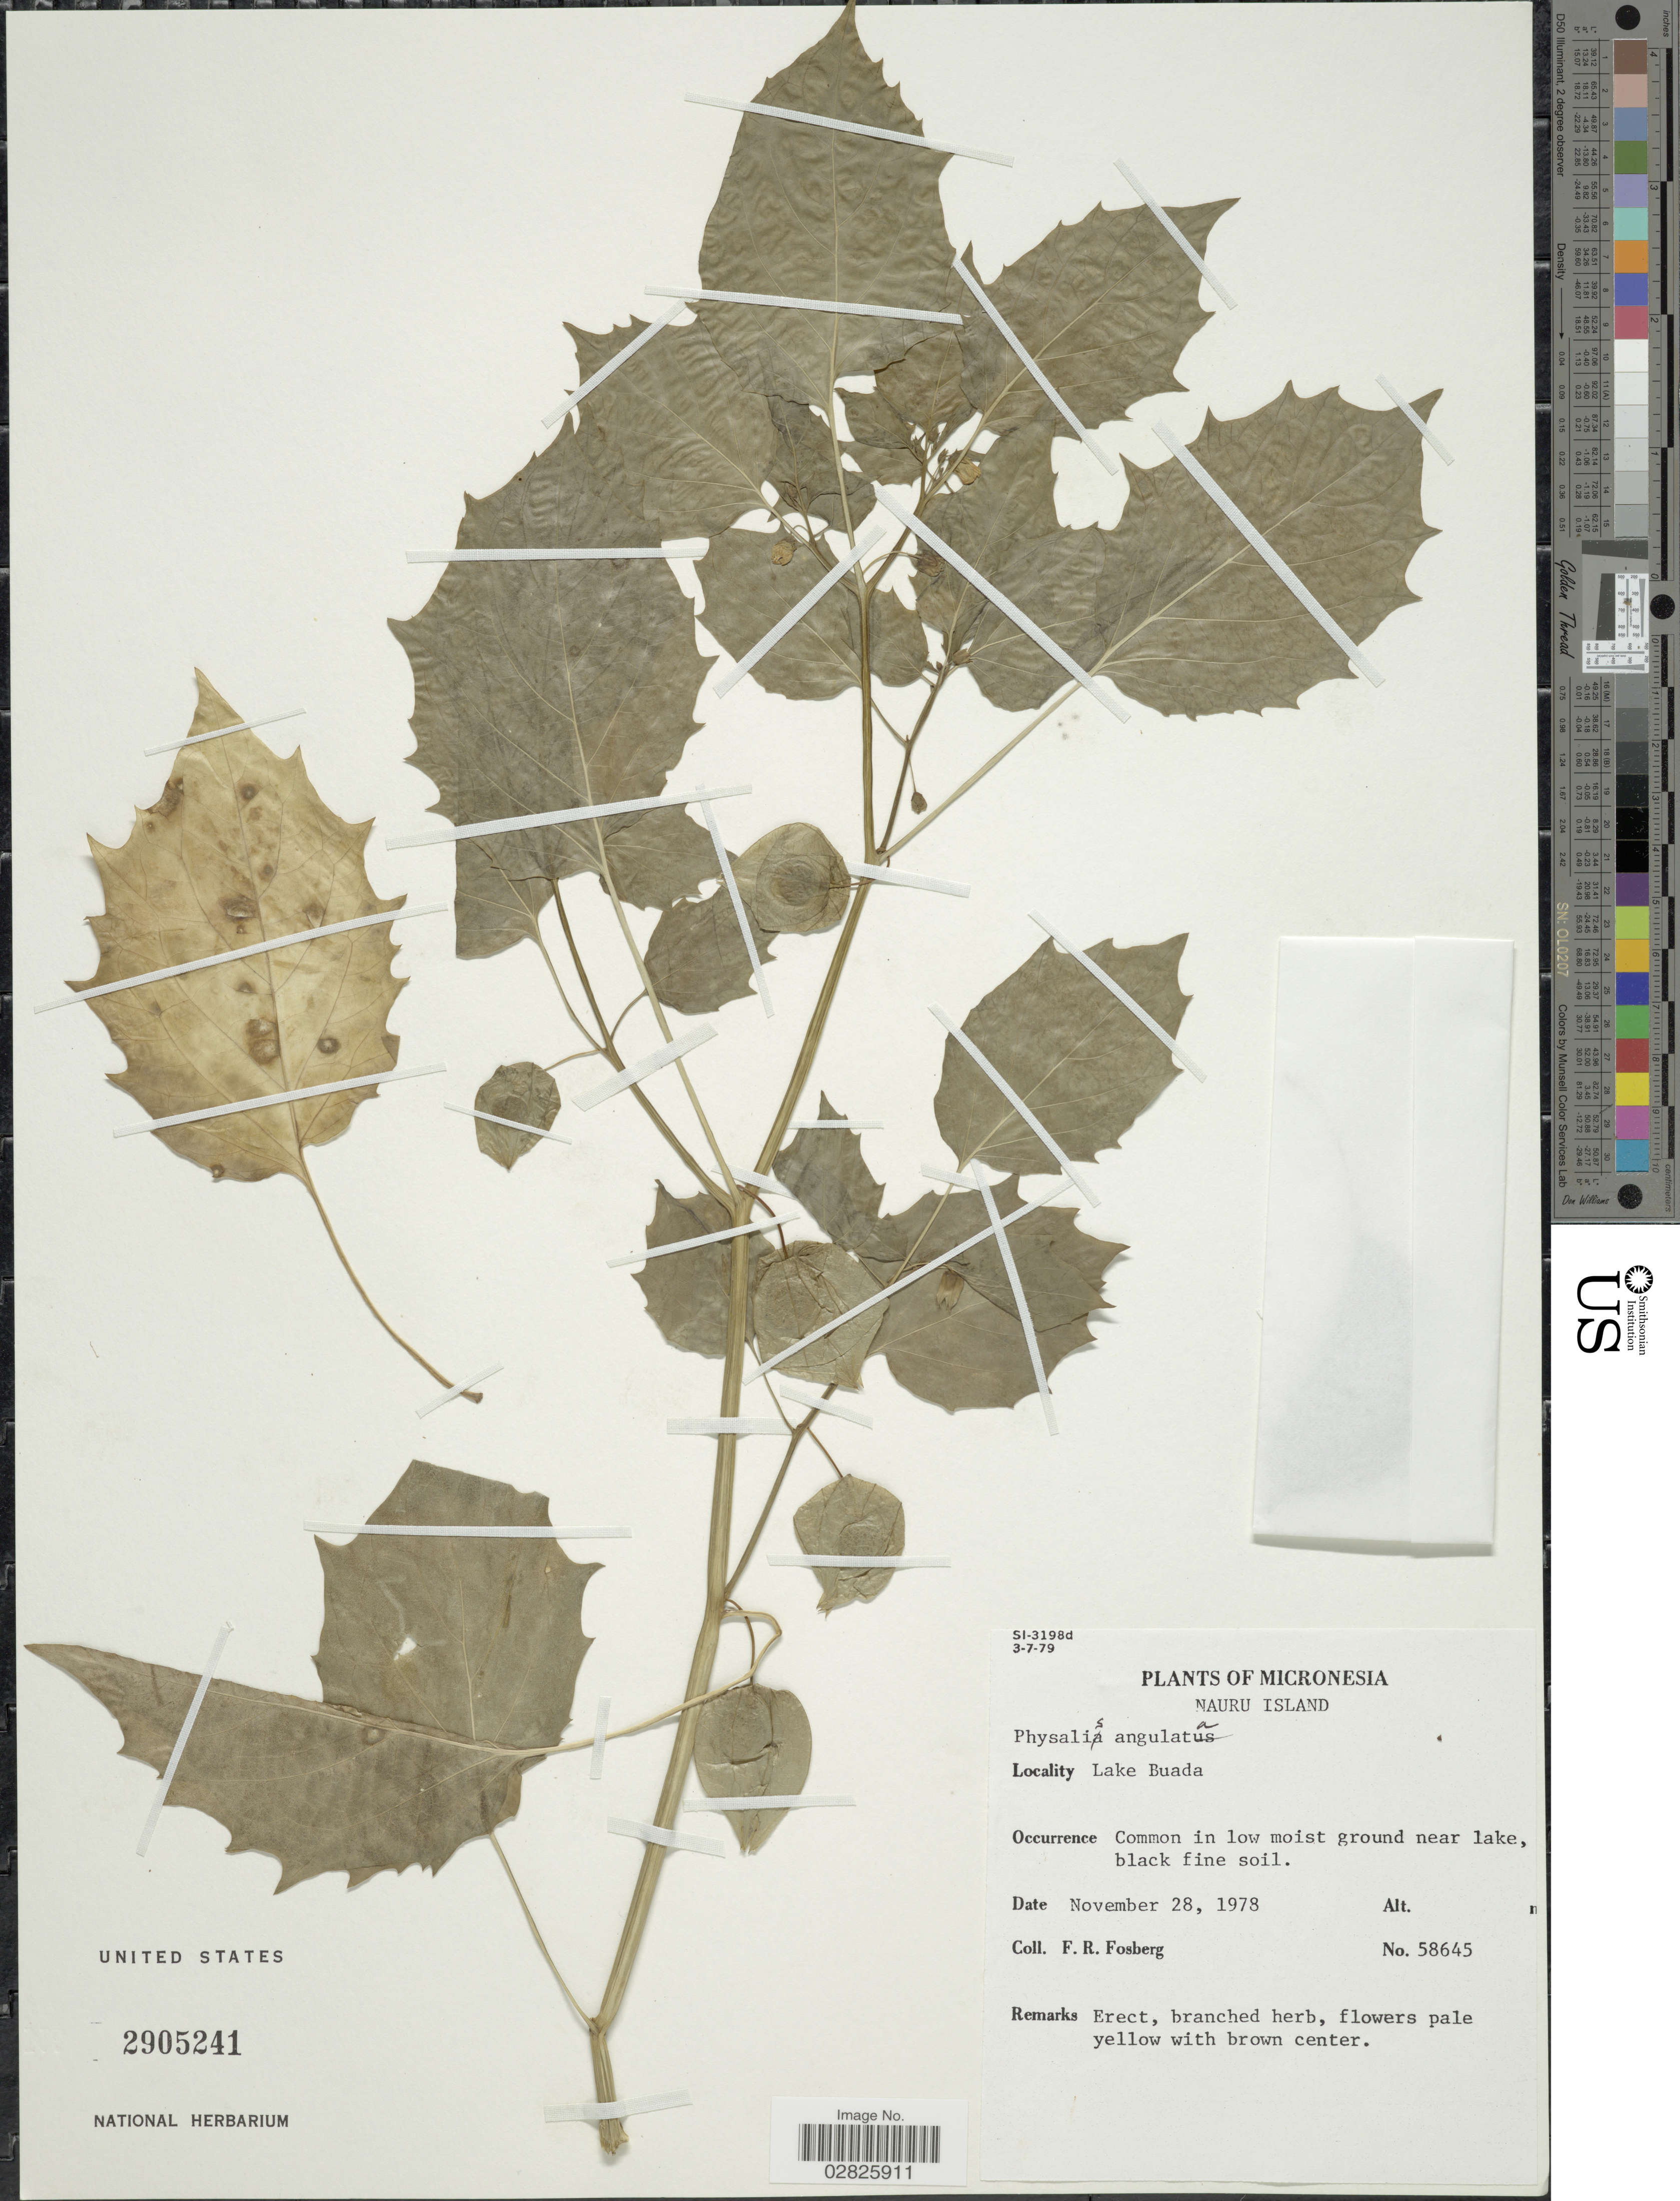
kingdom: Plantae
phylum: Tracheophyta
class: Magnoliopsida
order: Solanales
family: Solanaceae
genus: Physalis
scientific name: Physalis angulata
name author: L.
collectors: F. R. Fosberg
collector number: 58645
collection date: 1978-11-28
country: Micronesia, Federated States of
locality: Nauru Island. Lake Buada.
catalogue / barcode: US 2905241